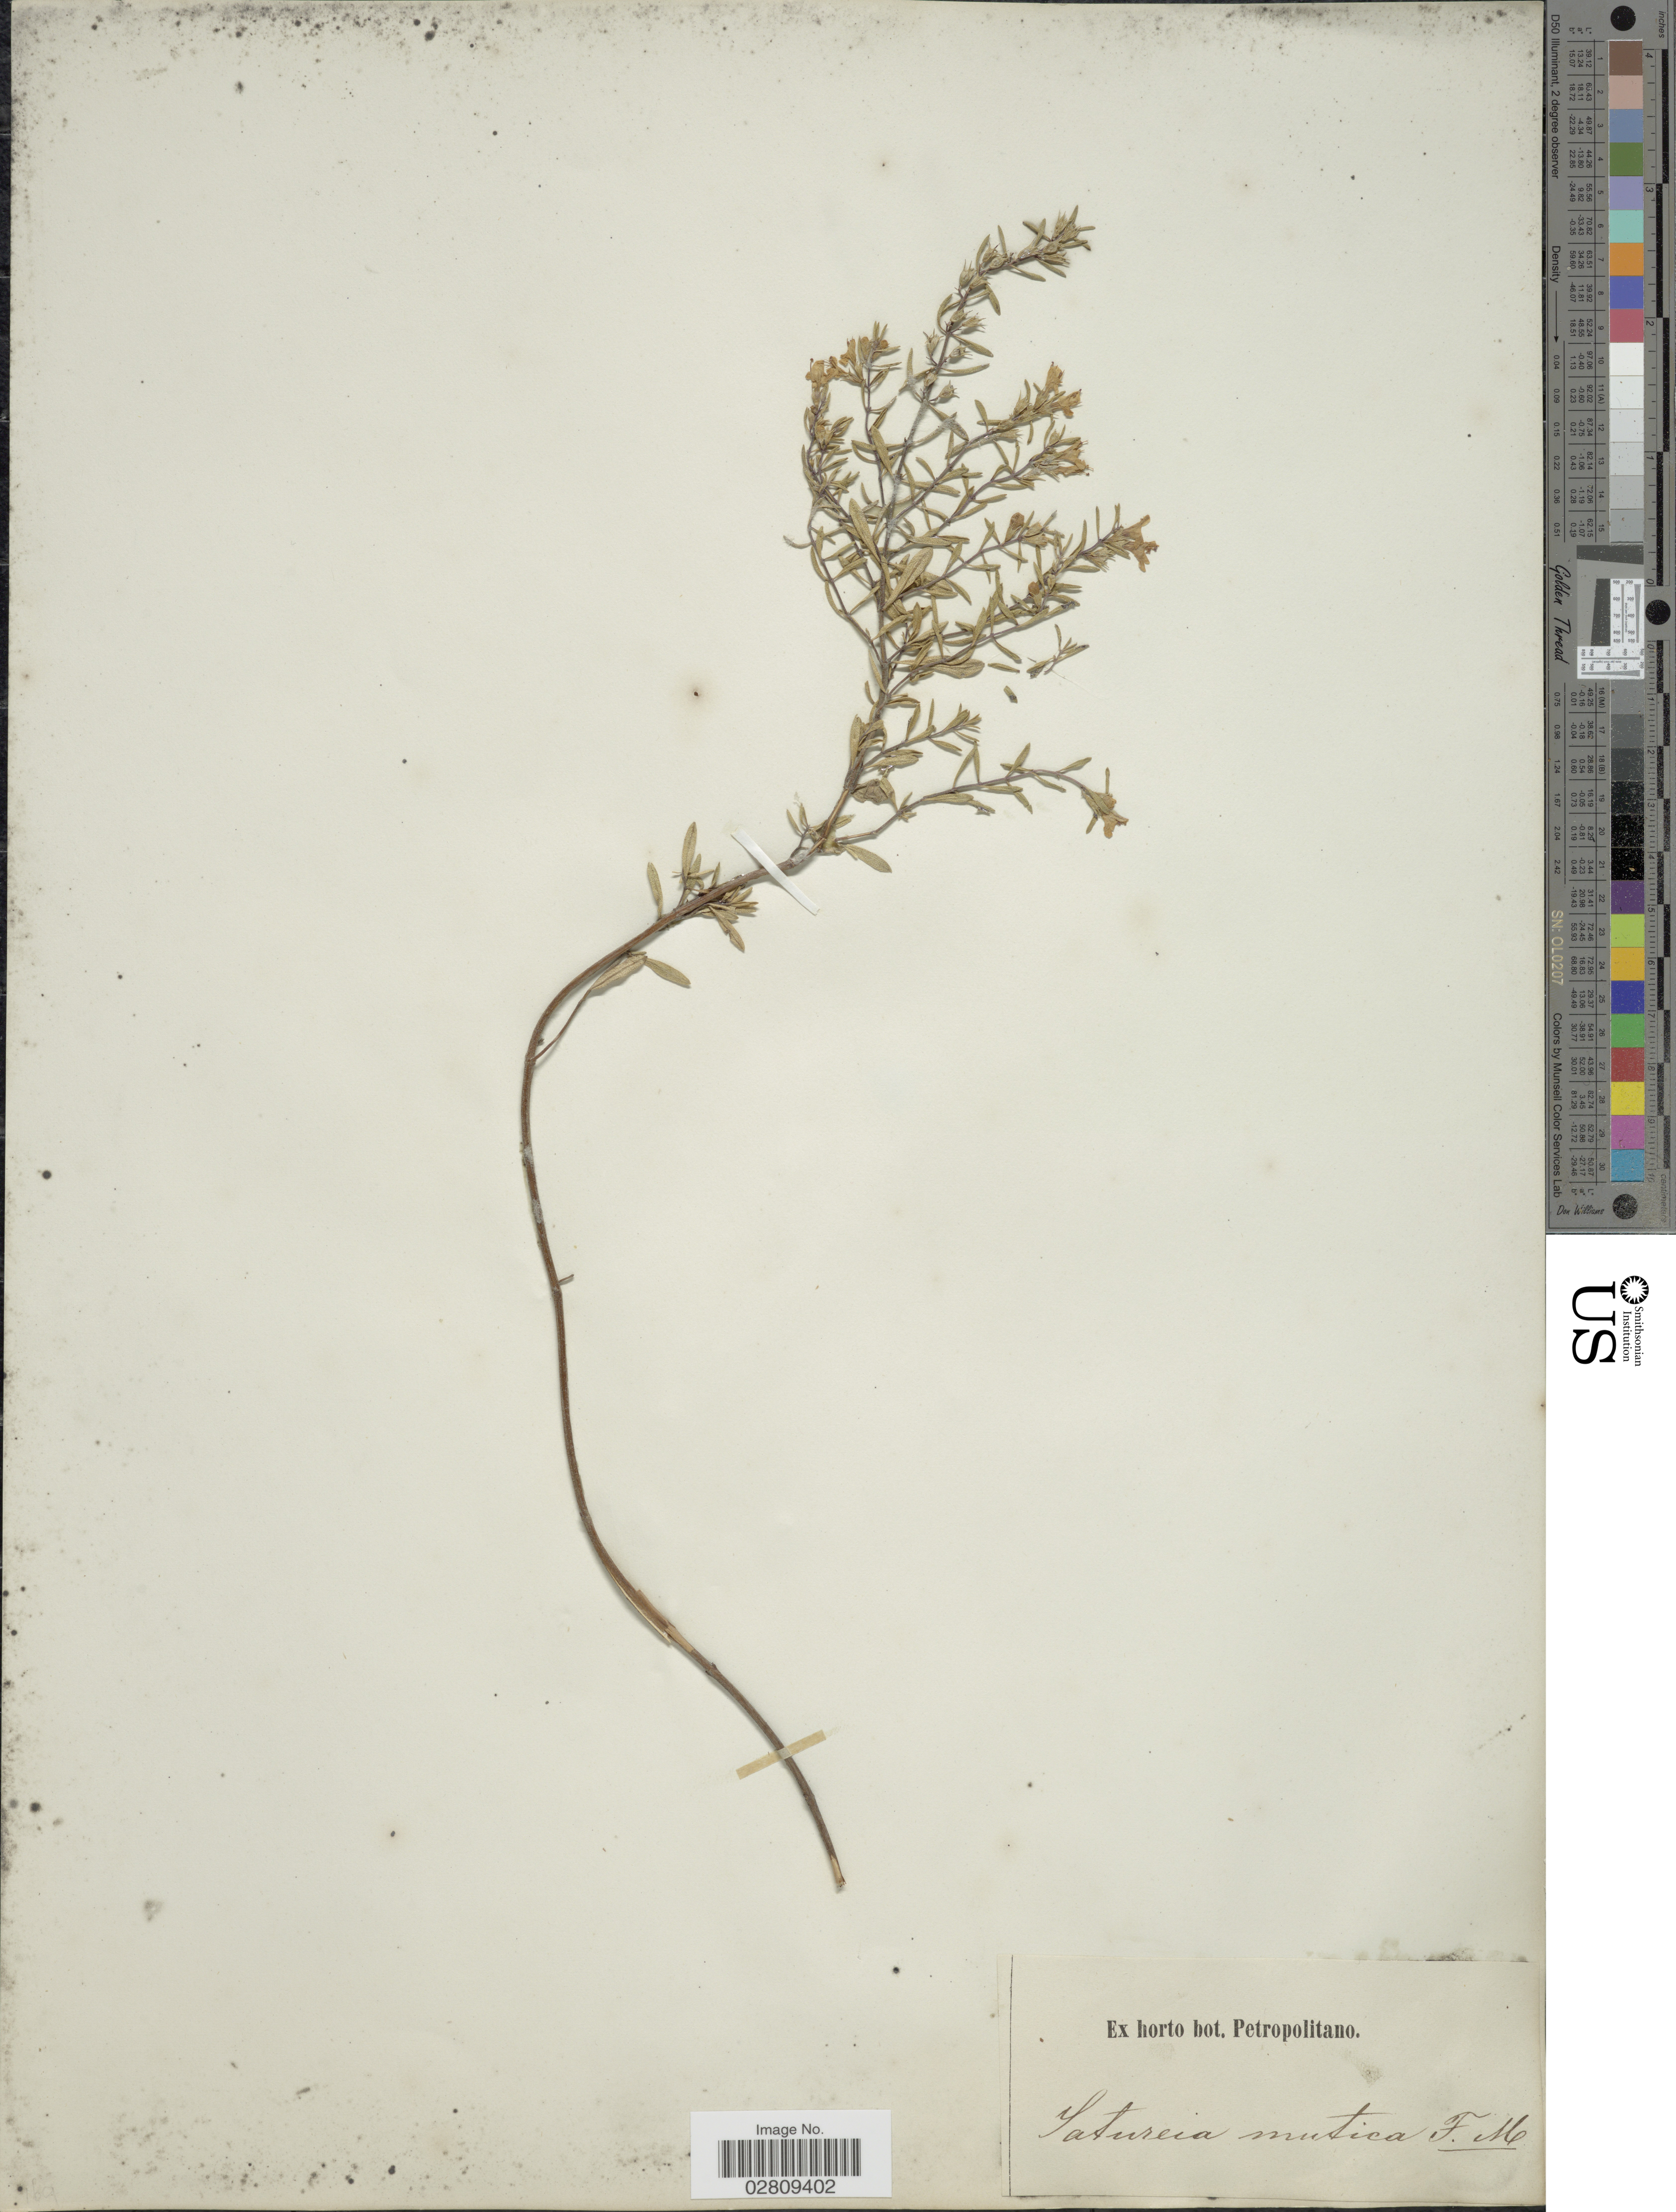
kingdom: Plantae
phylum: Tracheophyta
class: Magnoliopsida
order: Lamiales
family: Lamiaceae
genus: Satureja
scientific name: Satureja mutica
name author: Fisch. & C.A. Mey.